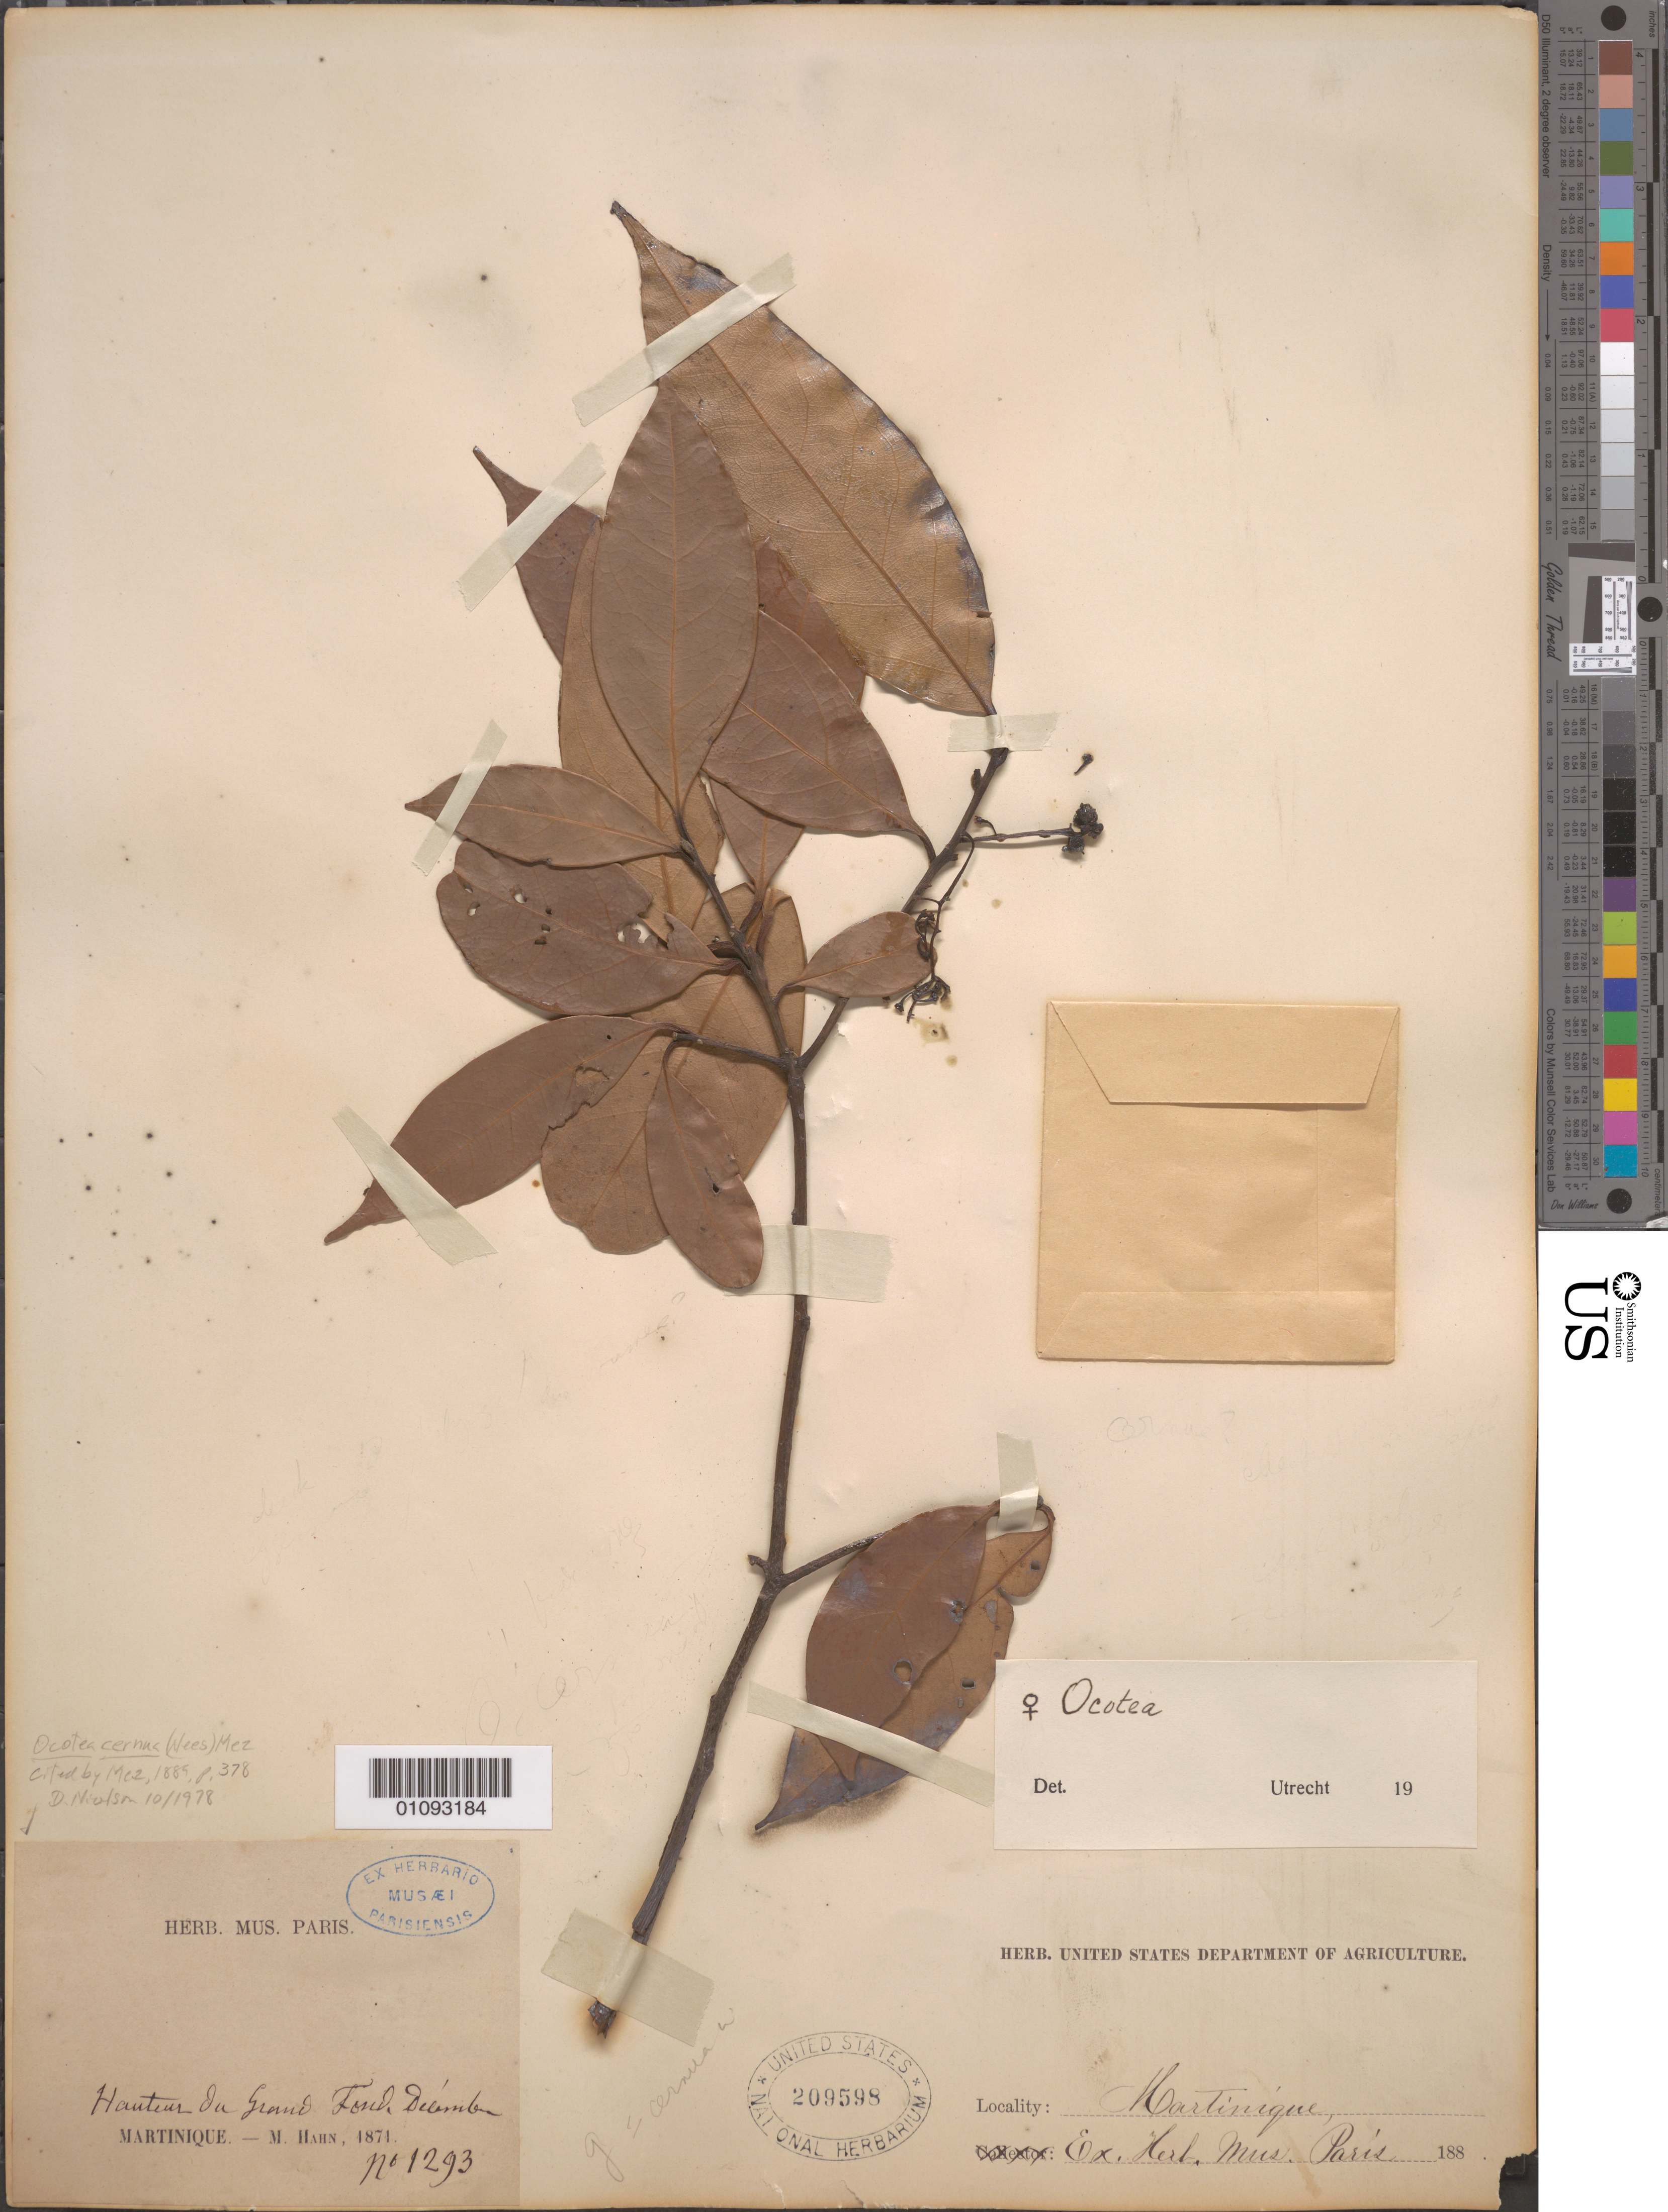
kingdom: Plantae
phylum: Tracheophyta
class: Magnoliopsida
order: Laurales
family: Lauraceae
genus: Ocotea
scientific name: Ocotea cernua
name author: (Nees) Mez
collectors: M. Hahn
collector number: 1293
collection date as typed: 1871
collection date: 1871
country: Martinique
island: Martinique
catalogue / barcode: US 209598